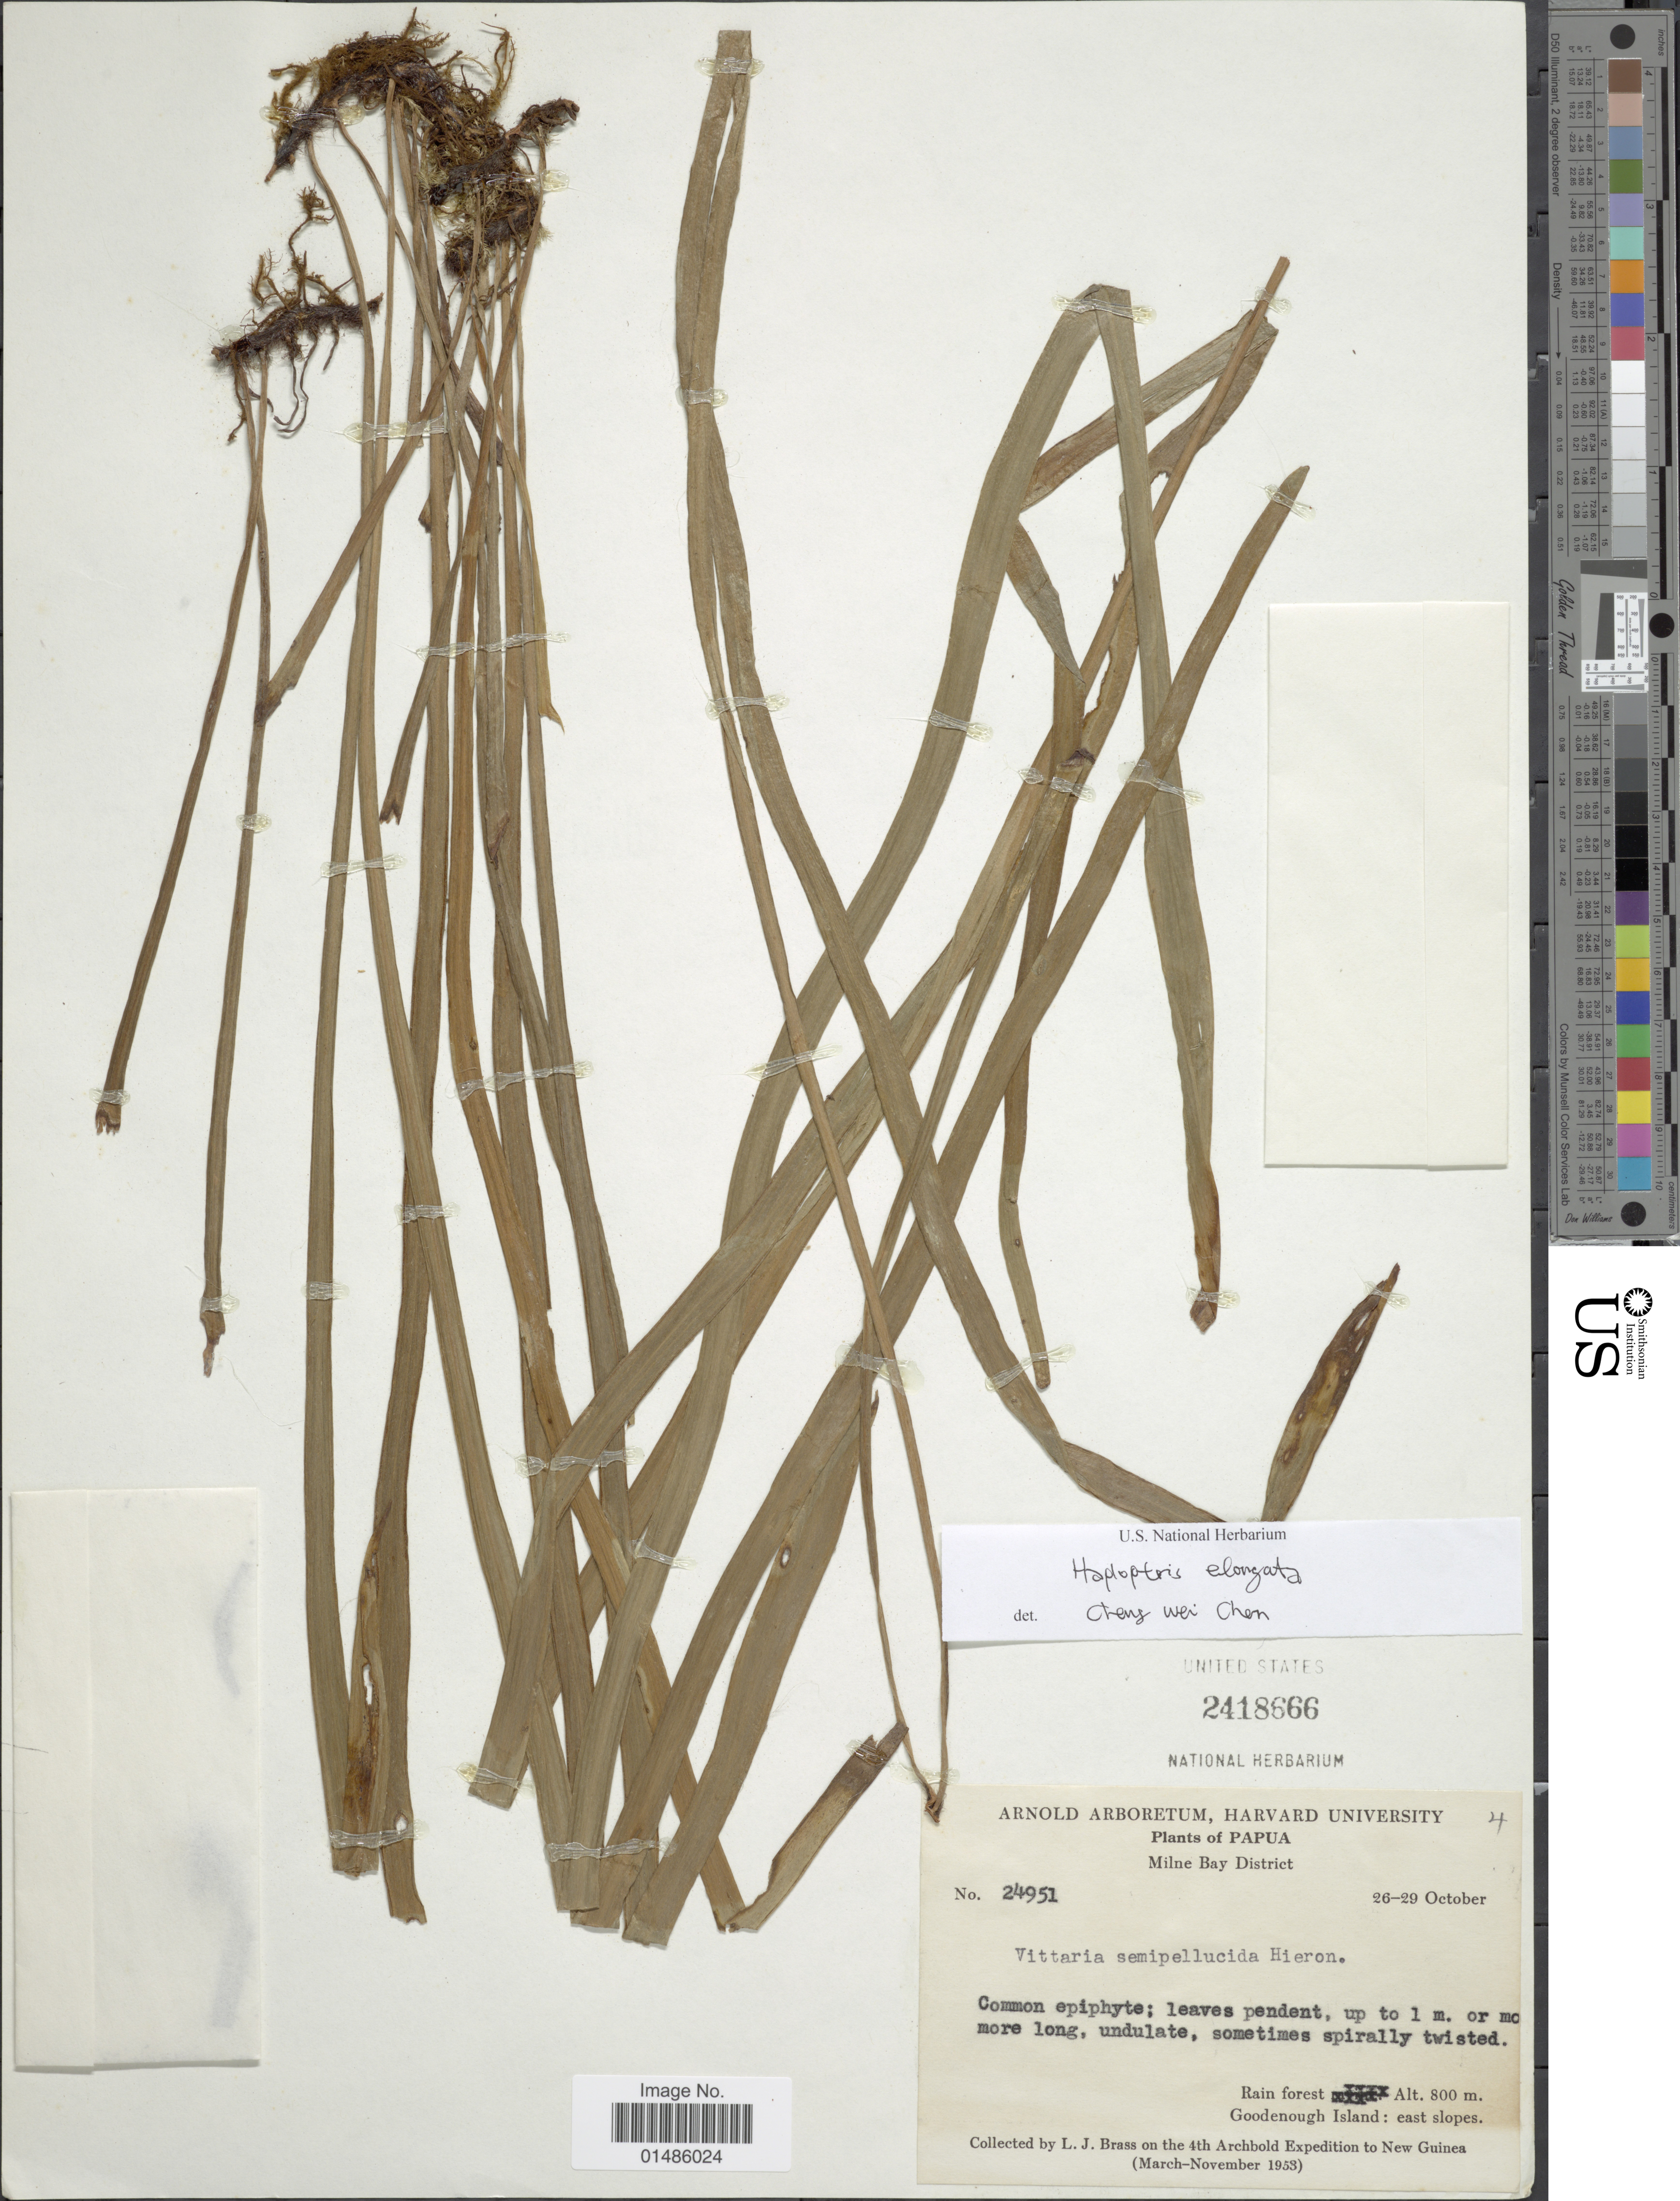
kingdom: Plantae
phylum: Tracheophyta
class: Polypodiopsida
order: Polypodiales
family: Pteridaceae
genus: Haplopteris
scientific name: Haplopteris elongata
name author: (Sw.) Crane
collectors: L. J. Brass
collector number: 24951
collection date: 1953-10-26/1953-10-29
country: Papua New Guinea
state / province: Milne Bay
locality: Rain forest. Goodenough Island; east slopes.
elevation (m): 800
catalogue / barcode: US 2418666